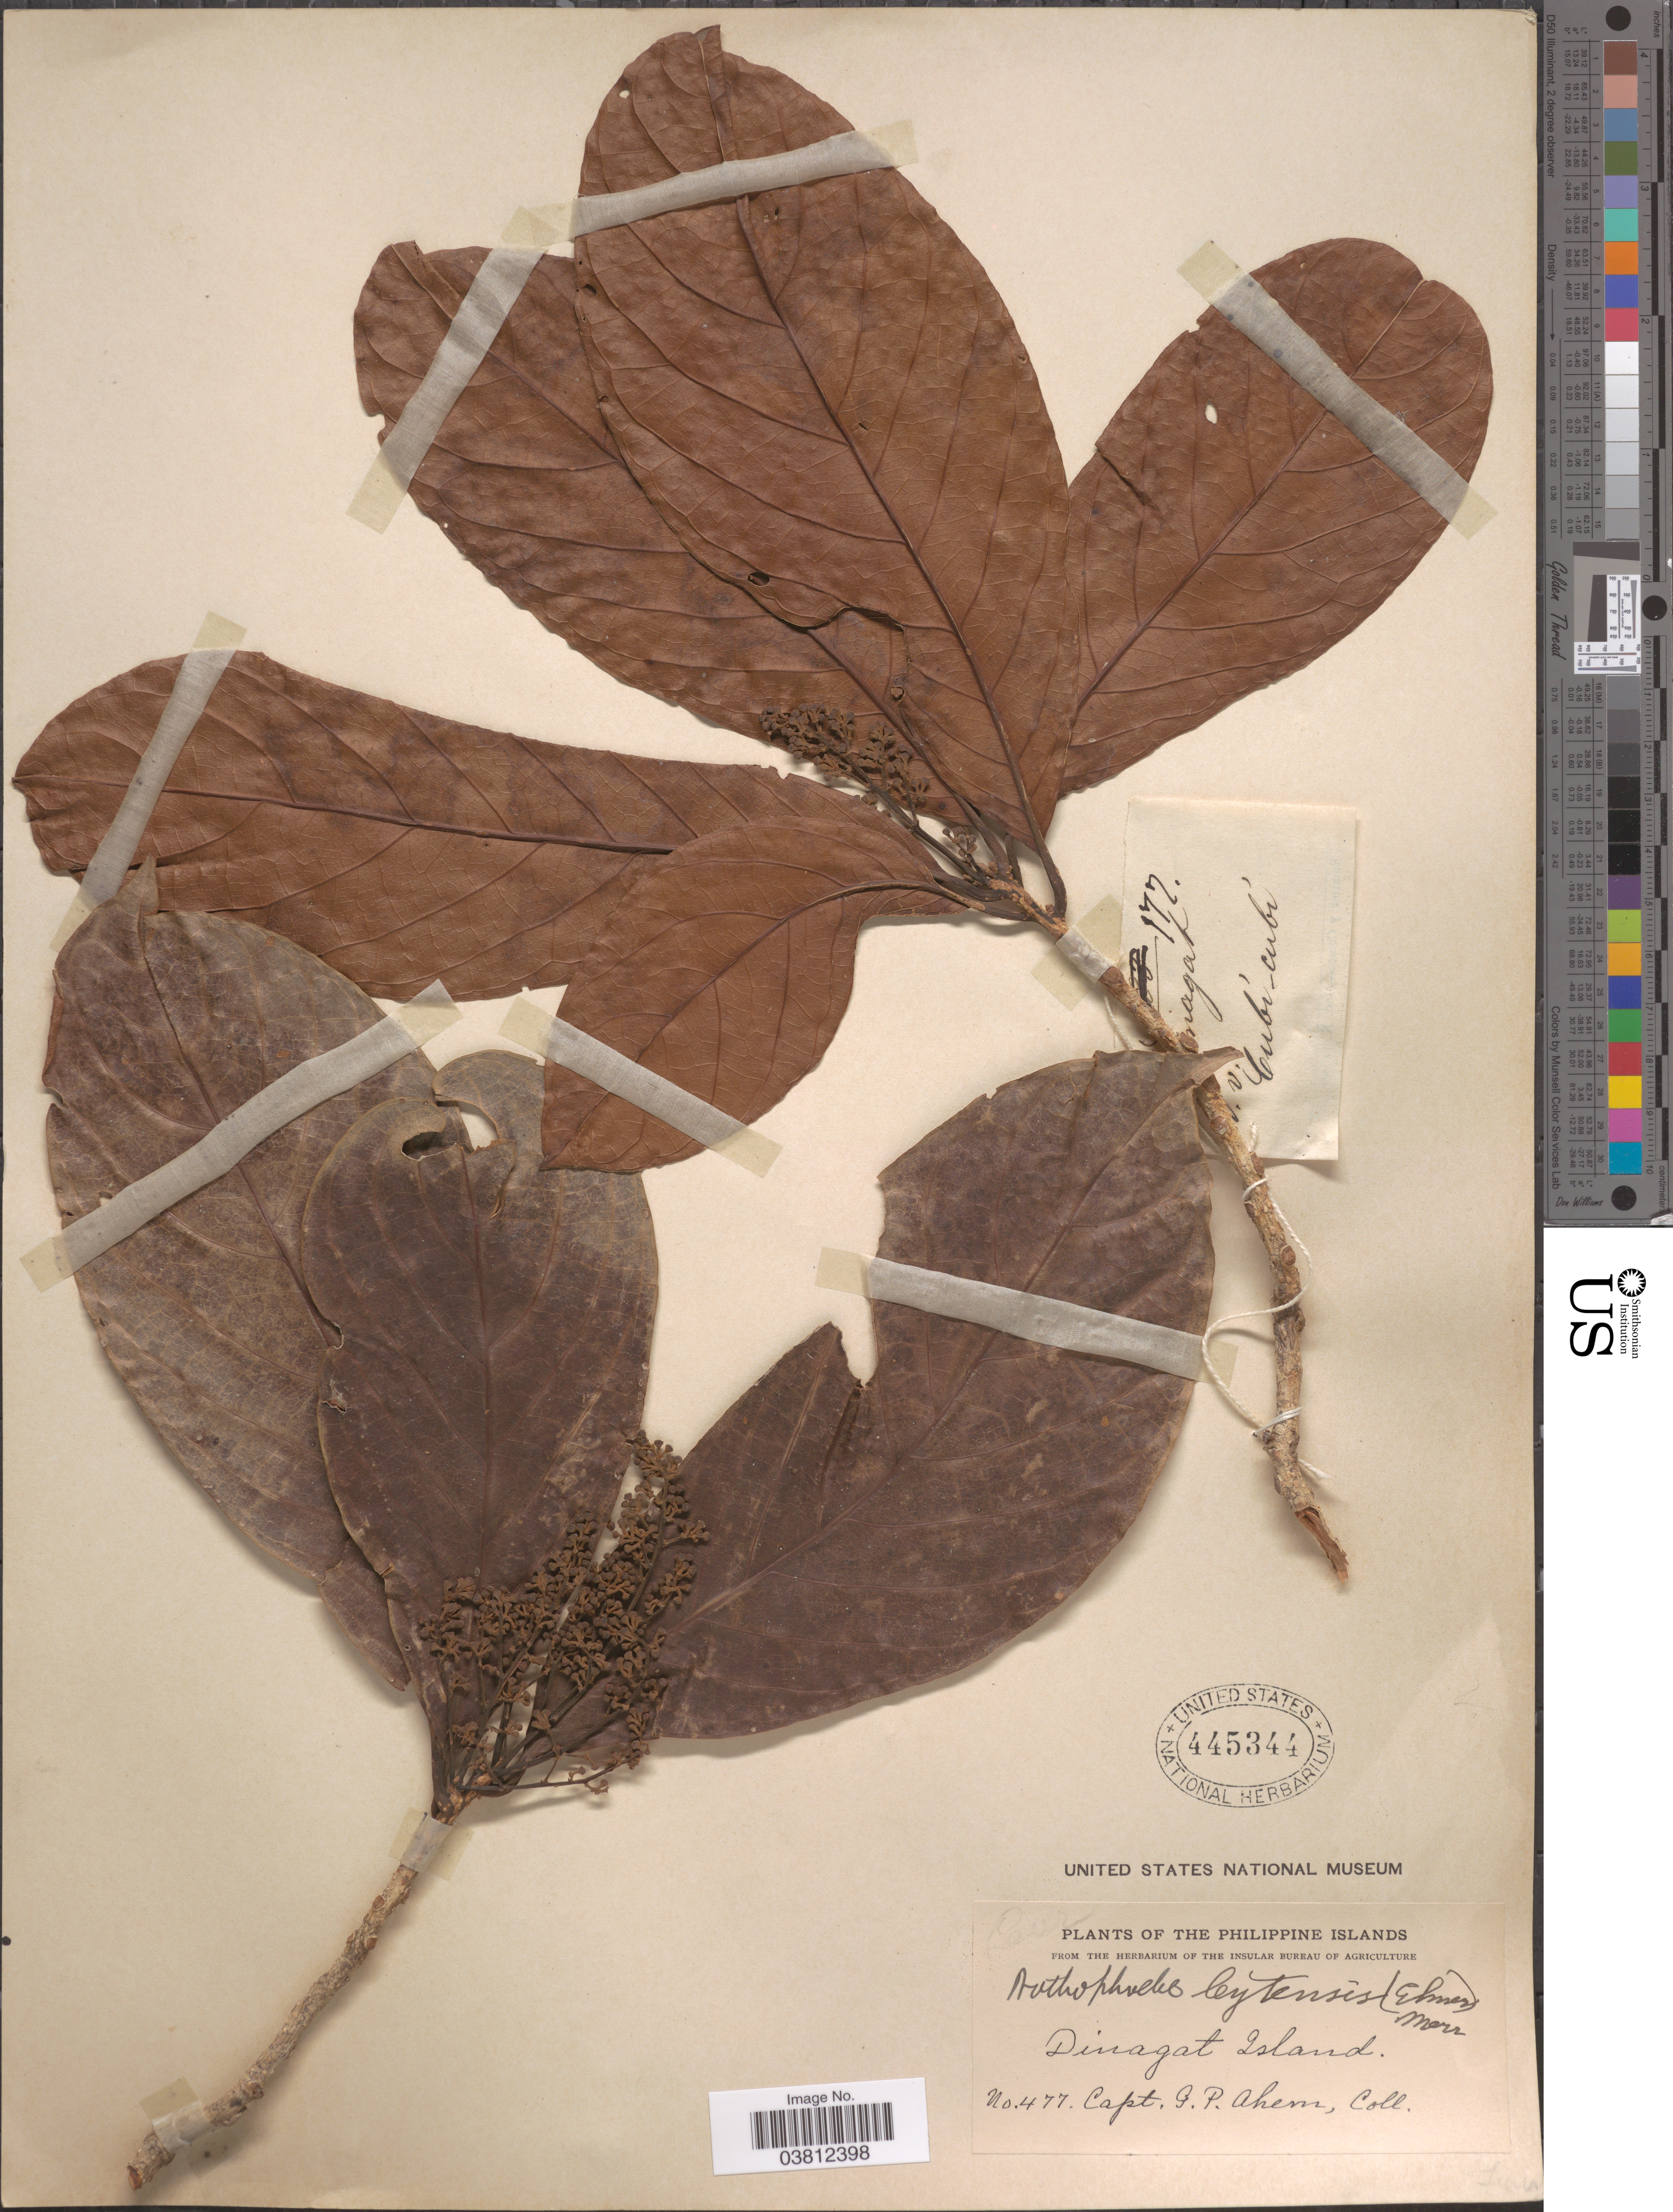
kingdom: Plantae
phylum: Tracheophyta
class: Magnoliopsida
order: Laurales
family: Lauraceae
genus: Nothaphoebe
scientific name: Nothaphoebe leytensis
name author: (Elmer) Merr.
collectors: G. Ahern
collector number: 477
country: Philippines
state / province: Caraga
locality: Dinagat Island.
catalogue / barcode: US 445344